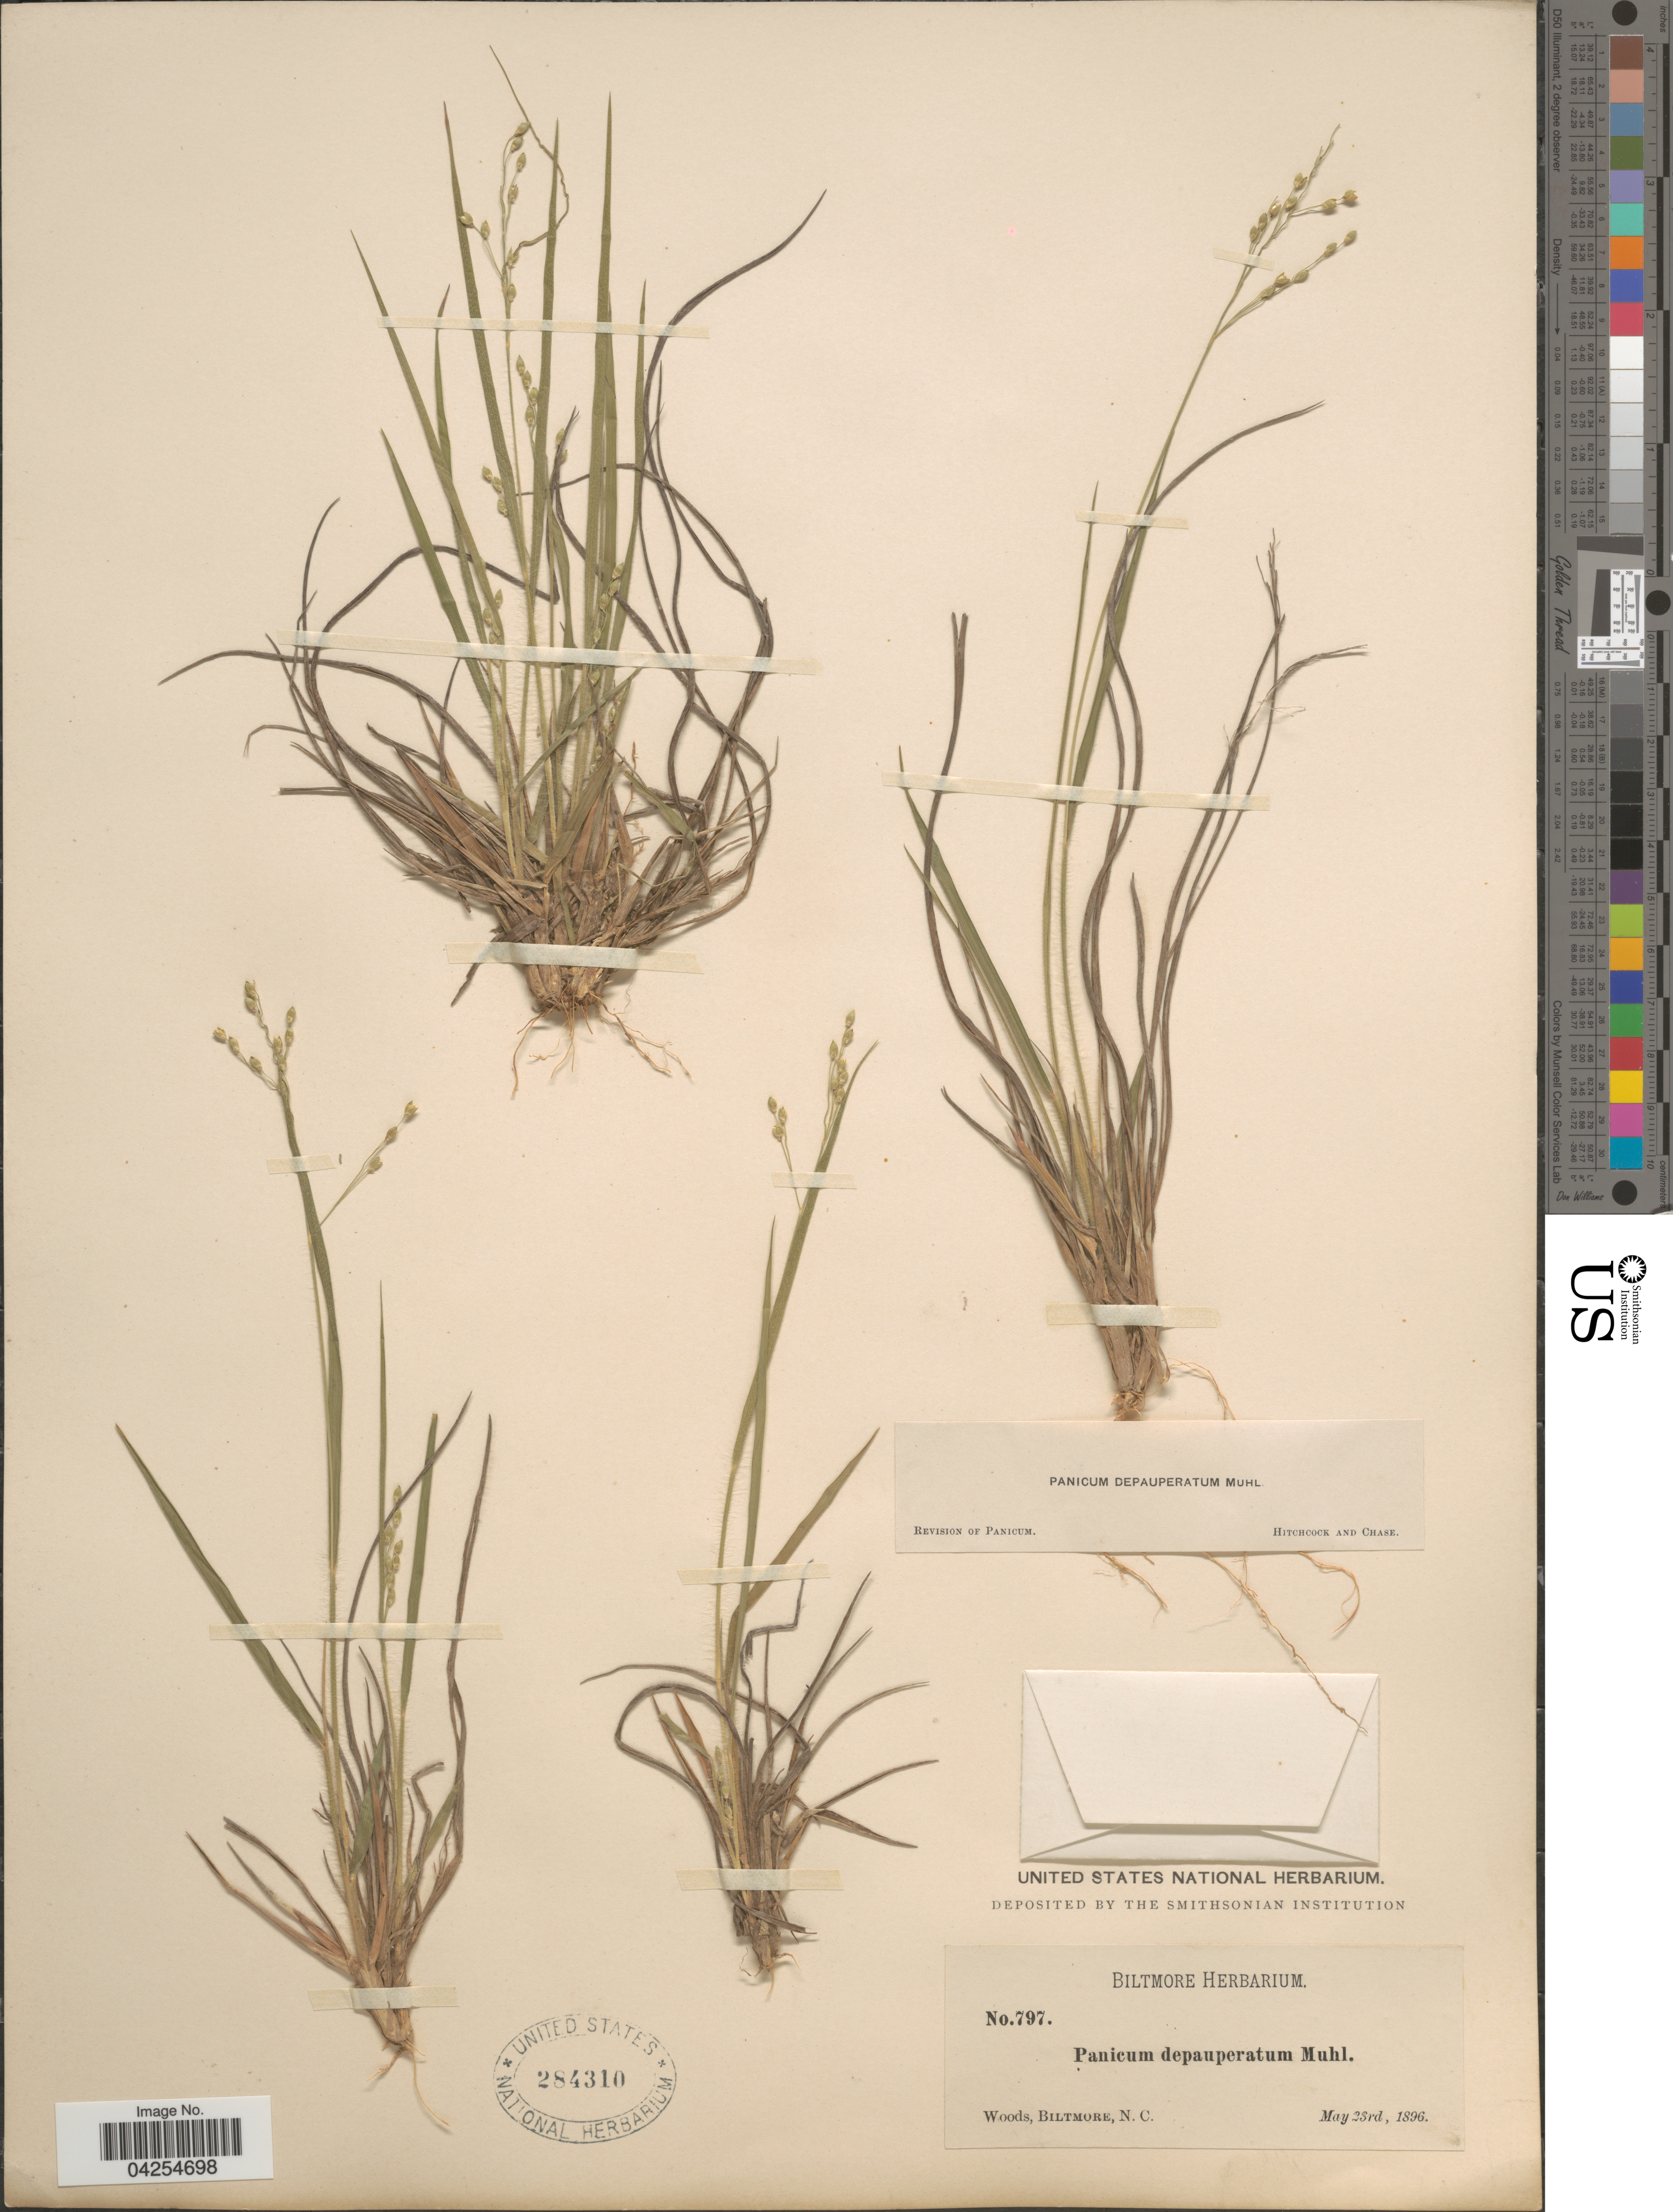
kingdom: Plantae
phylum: Tracheophyta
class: Liliopsida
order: Poales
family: Poaceae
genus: Dichanthelium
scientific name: Dichanthelium depauperatum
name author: (Muhl.) Gould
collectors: ex herb. Biltmore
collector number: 797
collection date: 1896-05-23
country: United States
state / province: North Carolina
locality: Woods, Biltmore.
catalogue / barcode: US 284310